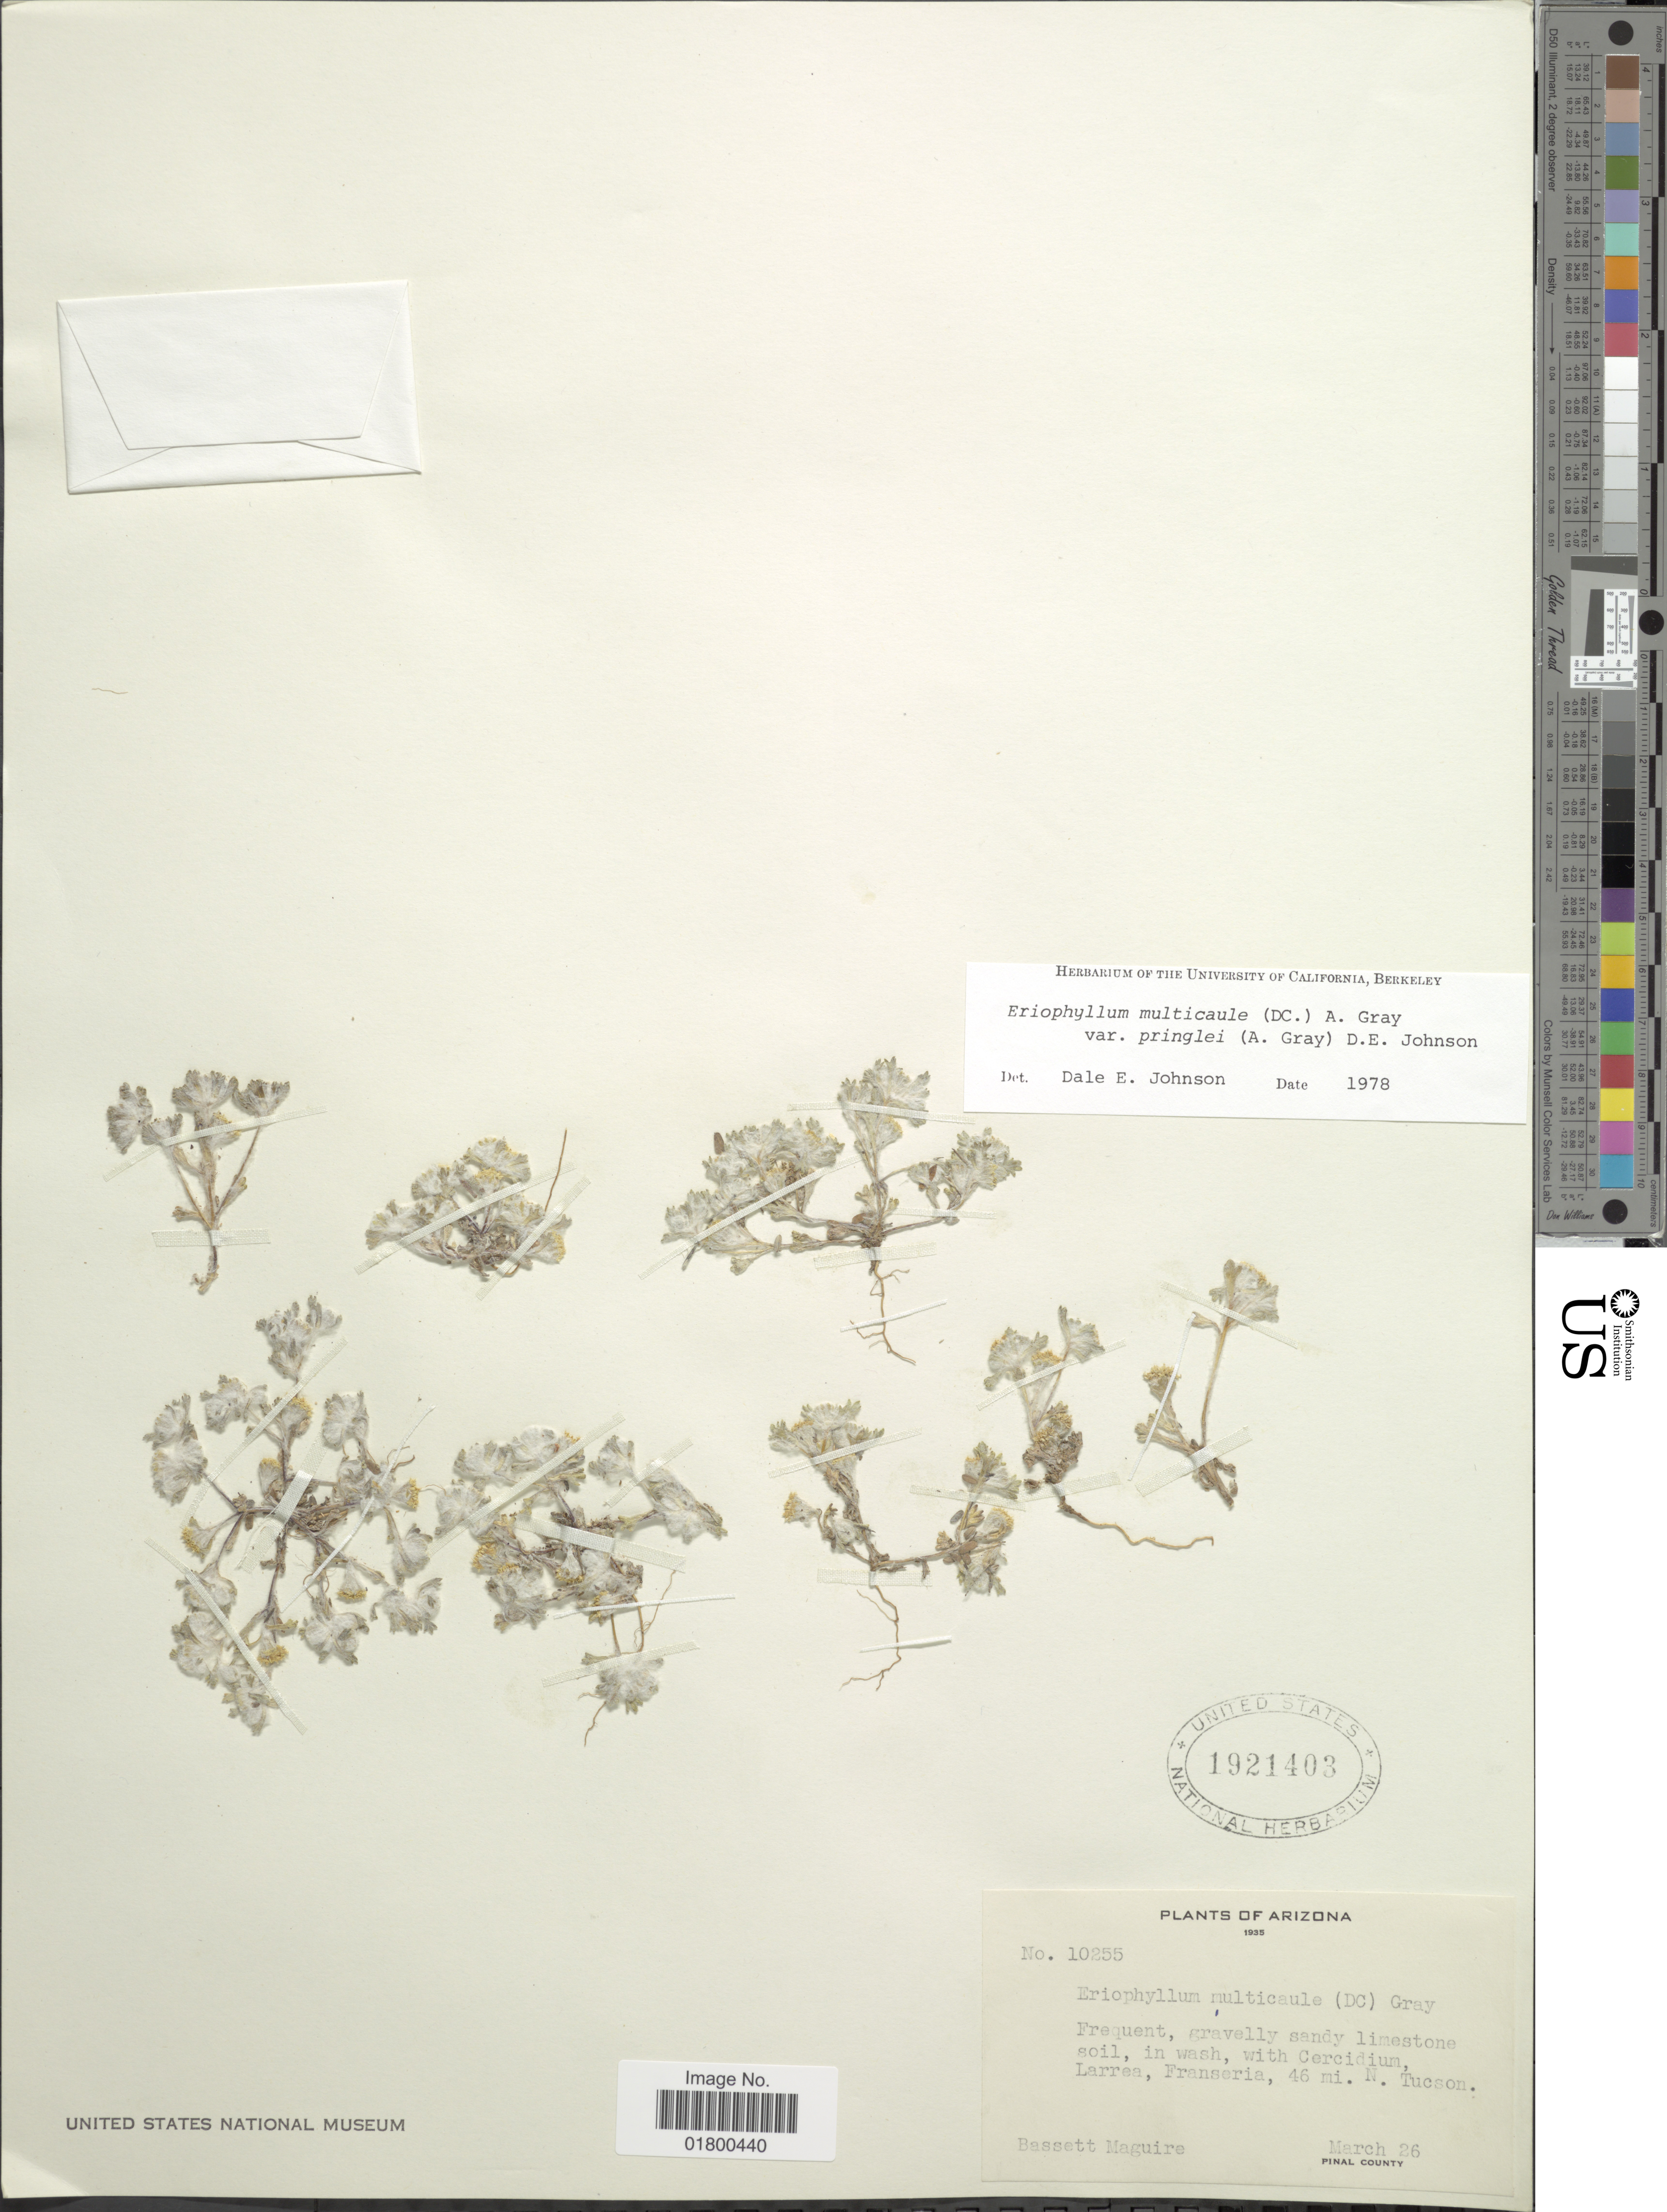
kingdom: Plantae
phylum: Tracheophyta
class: Magnoliopsida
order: Asterales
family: Asteraceae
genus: Eriophyllum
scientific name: Eriophyllum multicaule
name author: (DC.) A. Gray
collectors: B. Maguire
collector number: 10255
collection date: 1935-03-26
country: United States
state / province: Arizona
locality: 46 mi. N. Tucson, Pinal County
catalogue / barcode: US 1921403